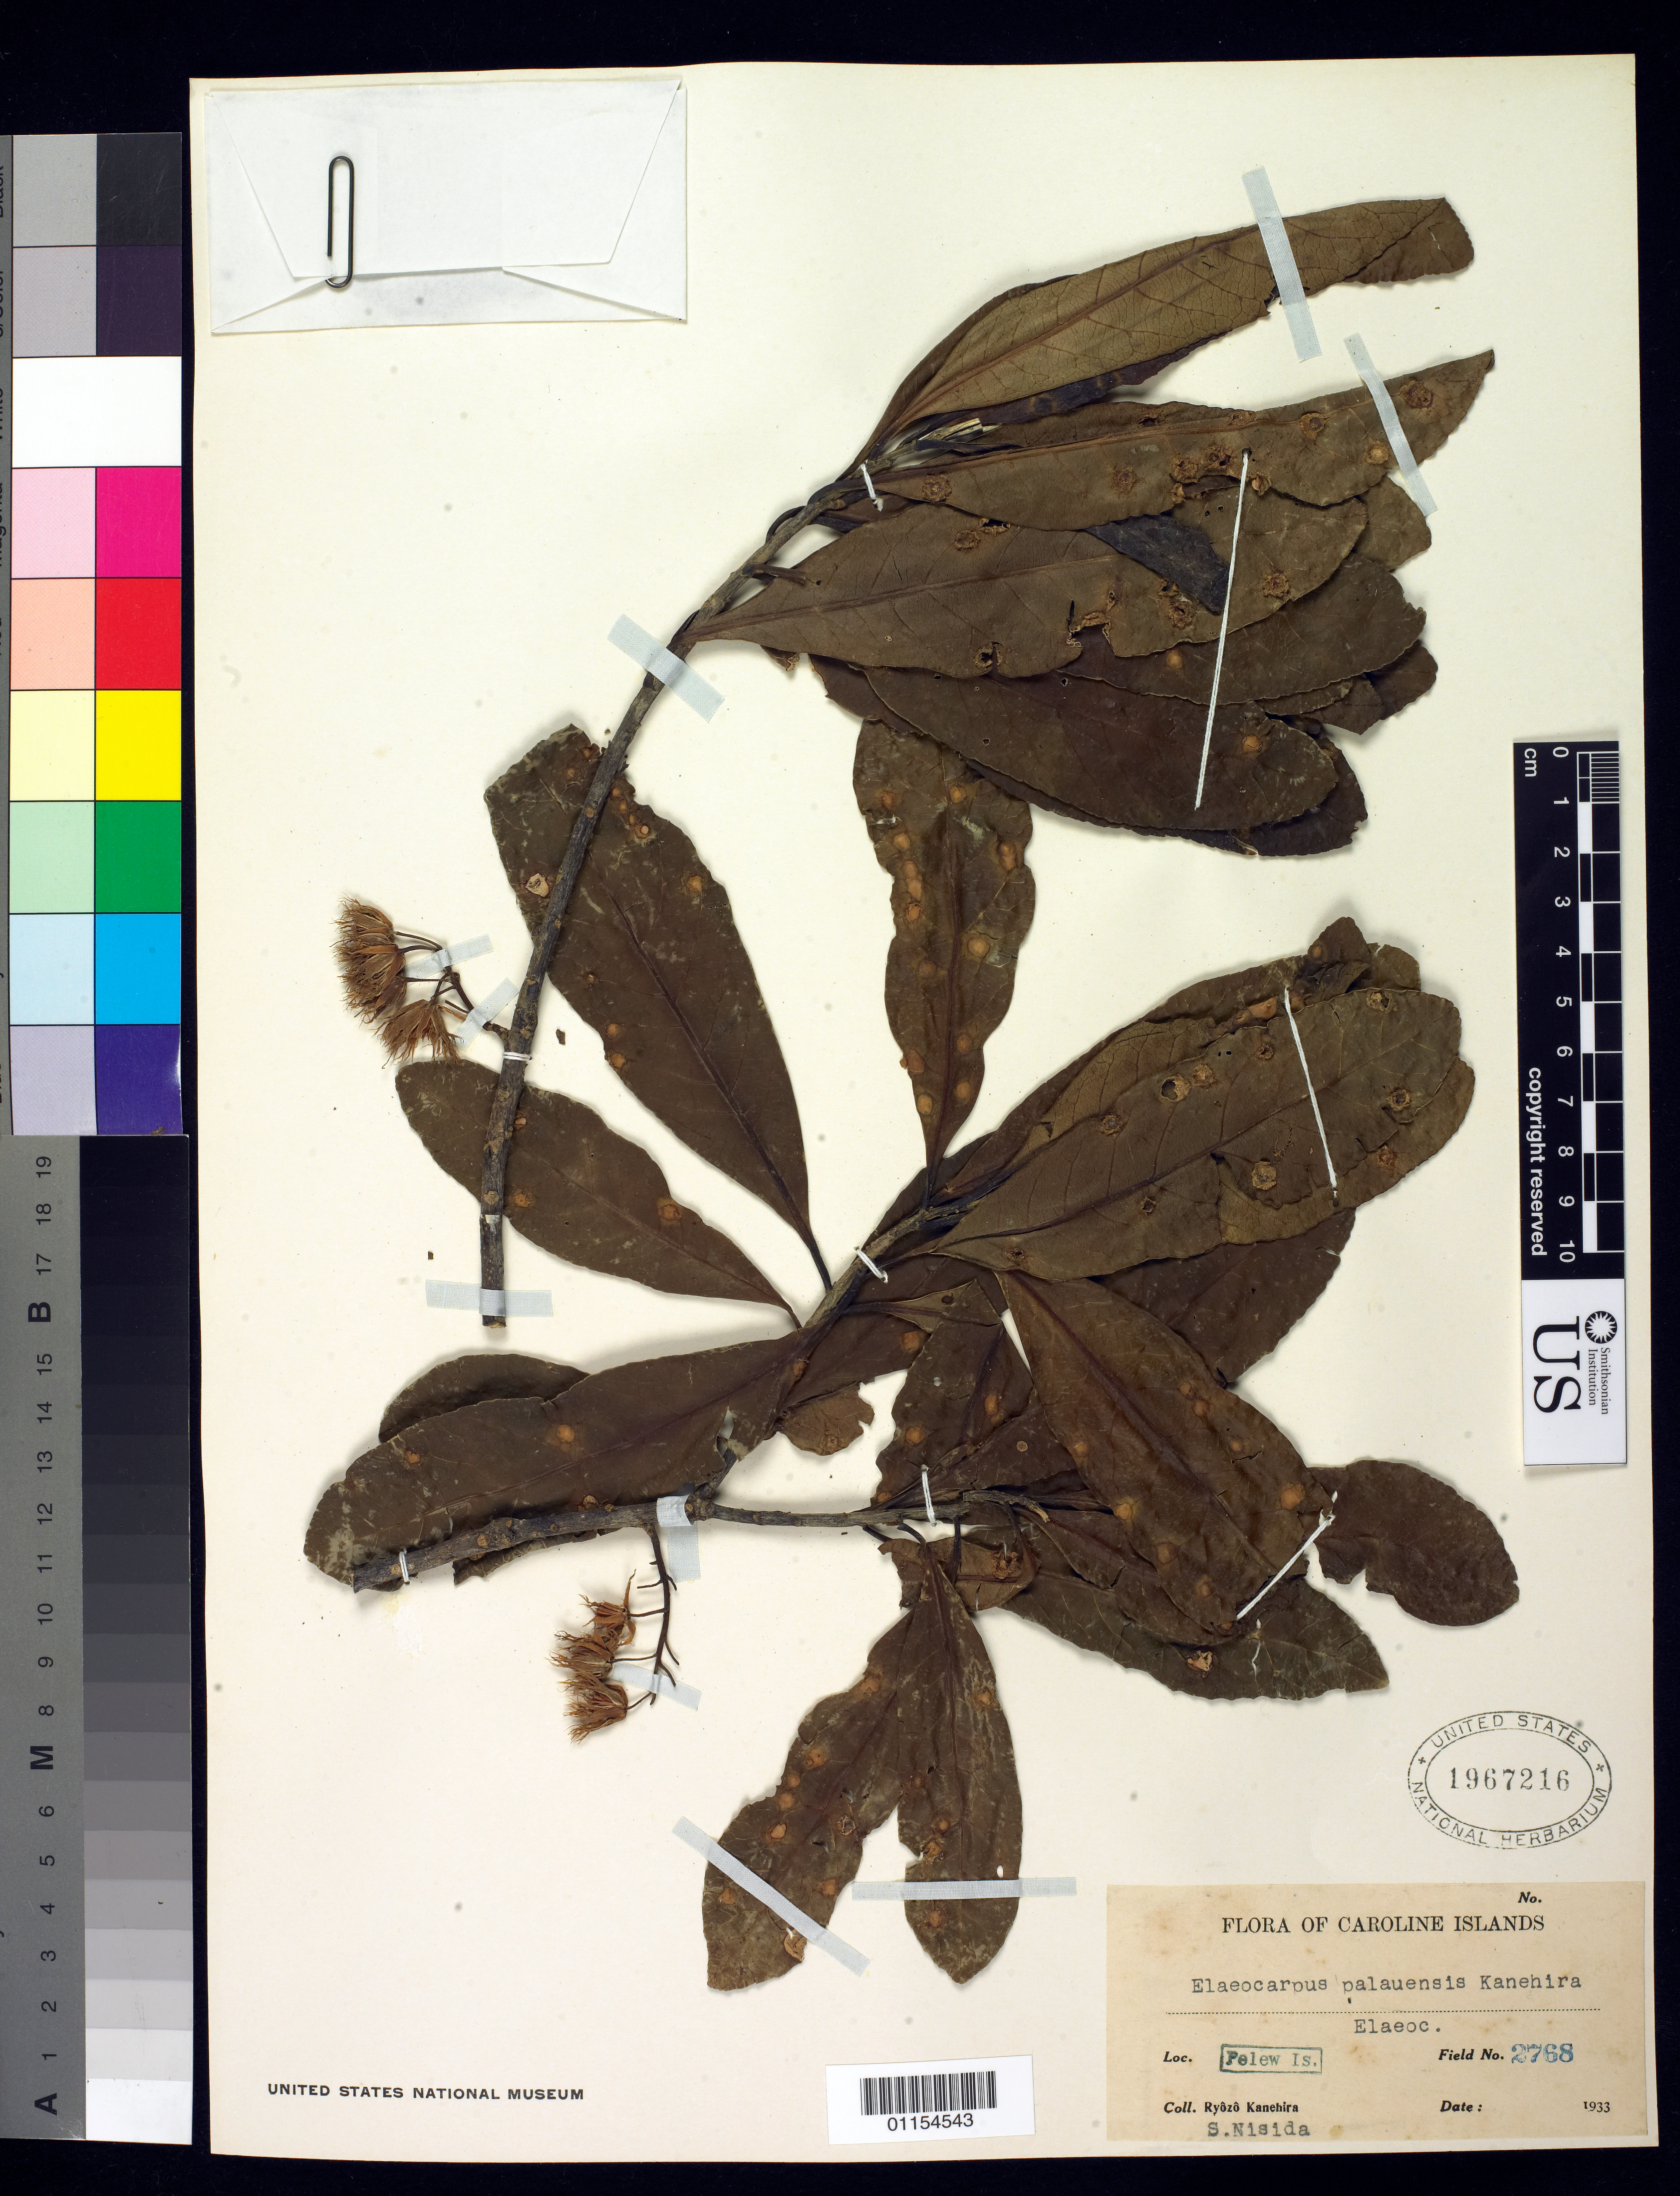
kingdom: Plantae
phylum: Tracheophyta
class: Magnoliopsida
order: Oxalidales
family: Elaeocarpaceae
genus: Elaeocarpus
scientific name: Elaeocarpus palauensis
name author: Kaneh.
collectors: R. Kanehira & S. Nisida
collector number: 2768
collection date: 1933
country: Palau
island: Belau [Palau] Is.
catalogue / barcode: US 1967216